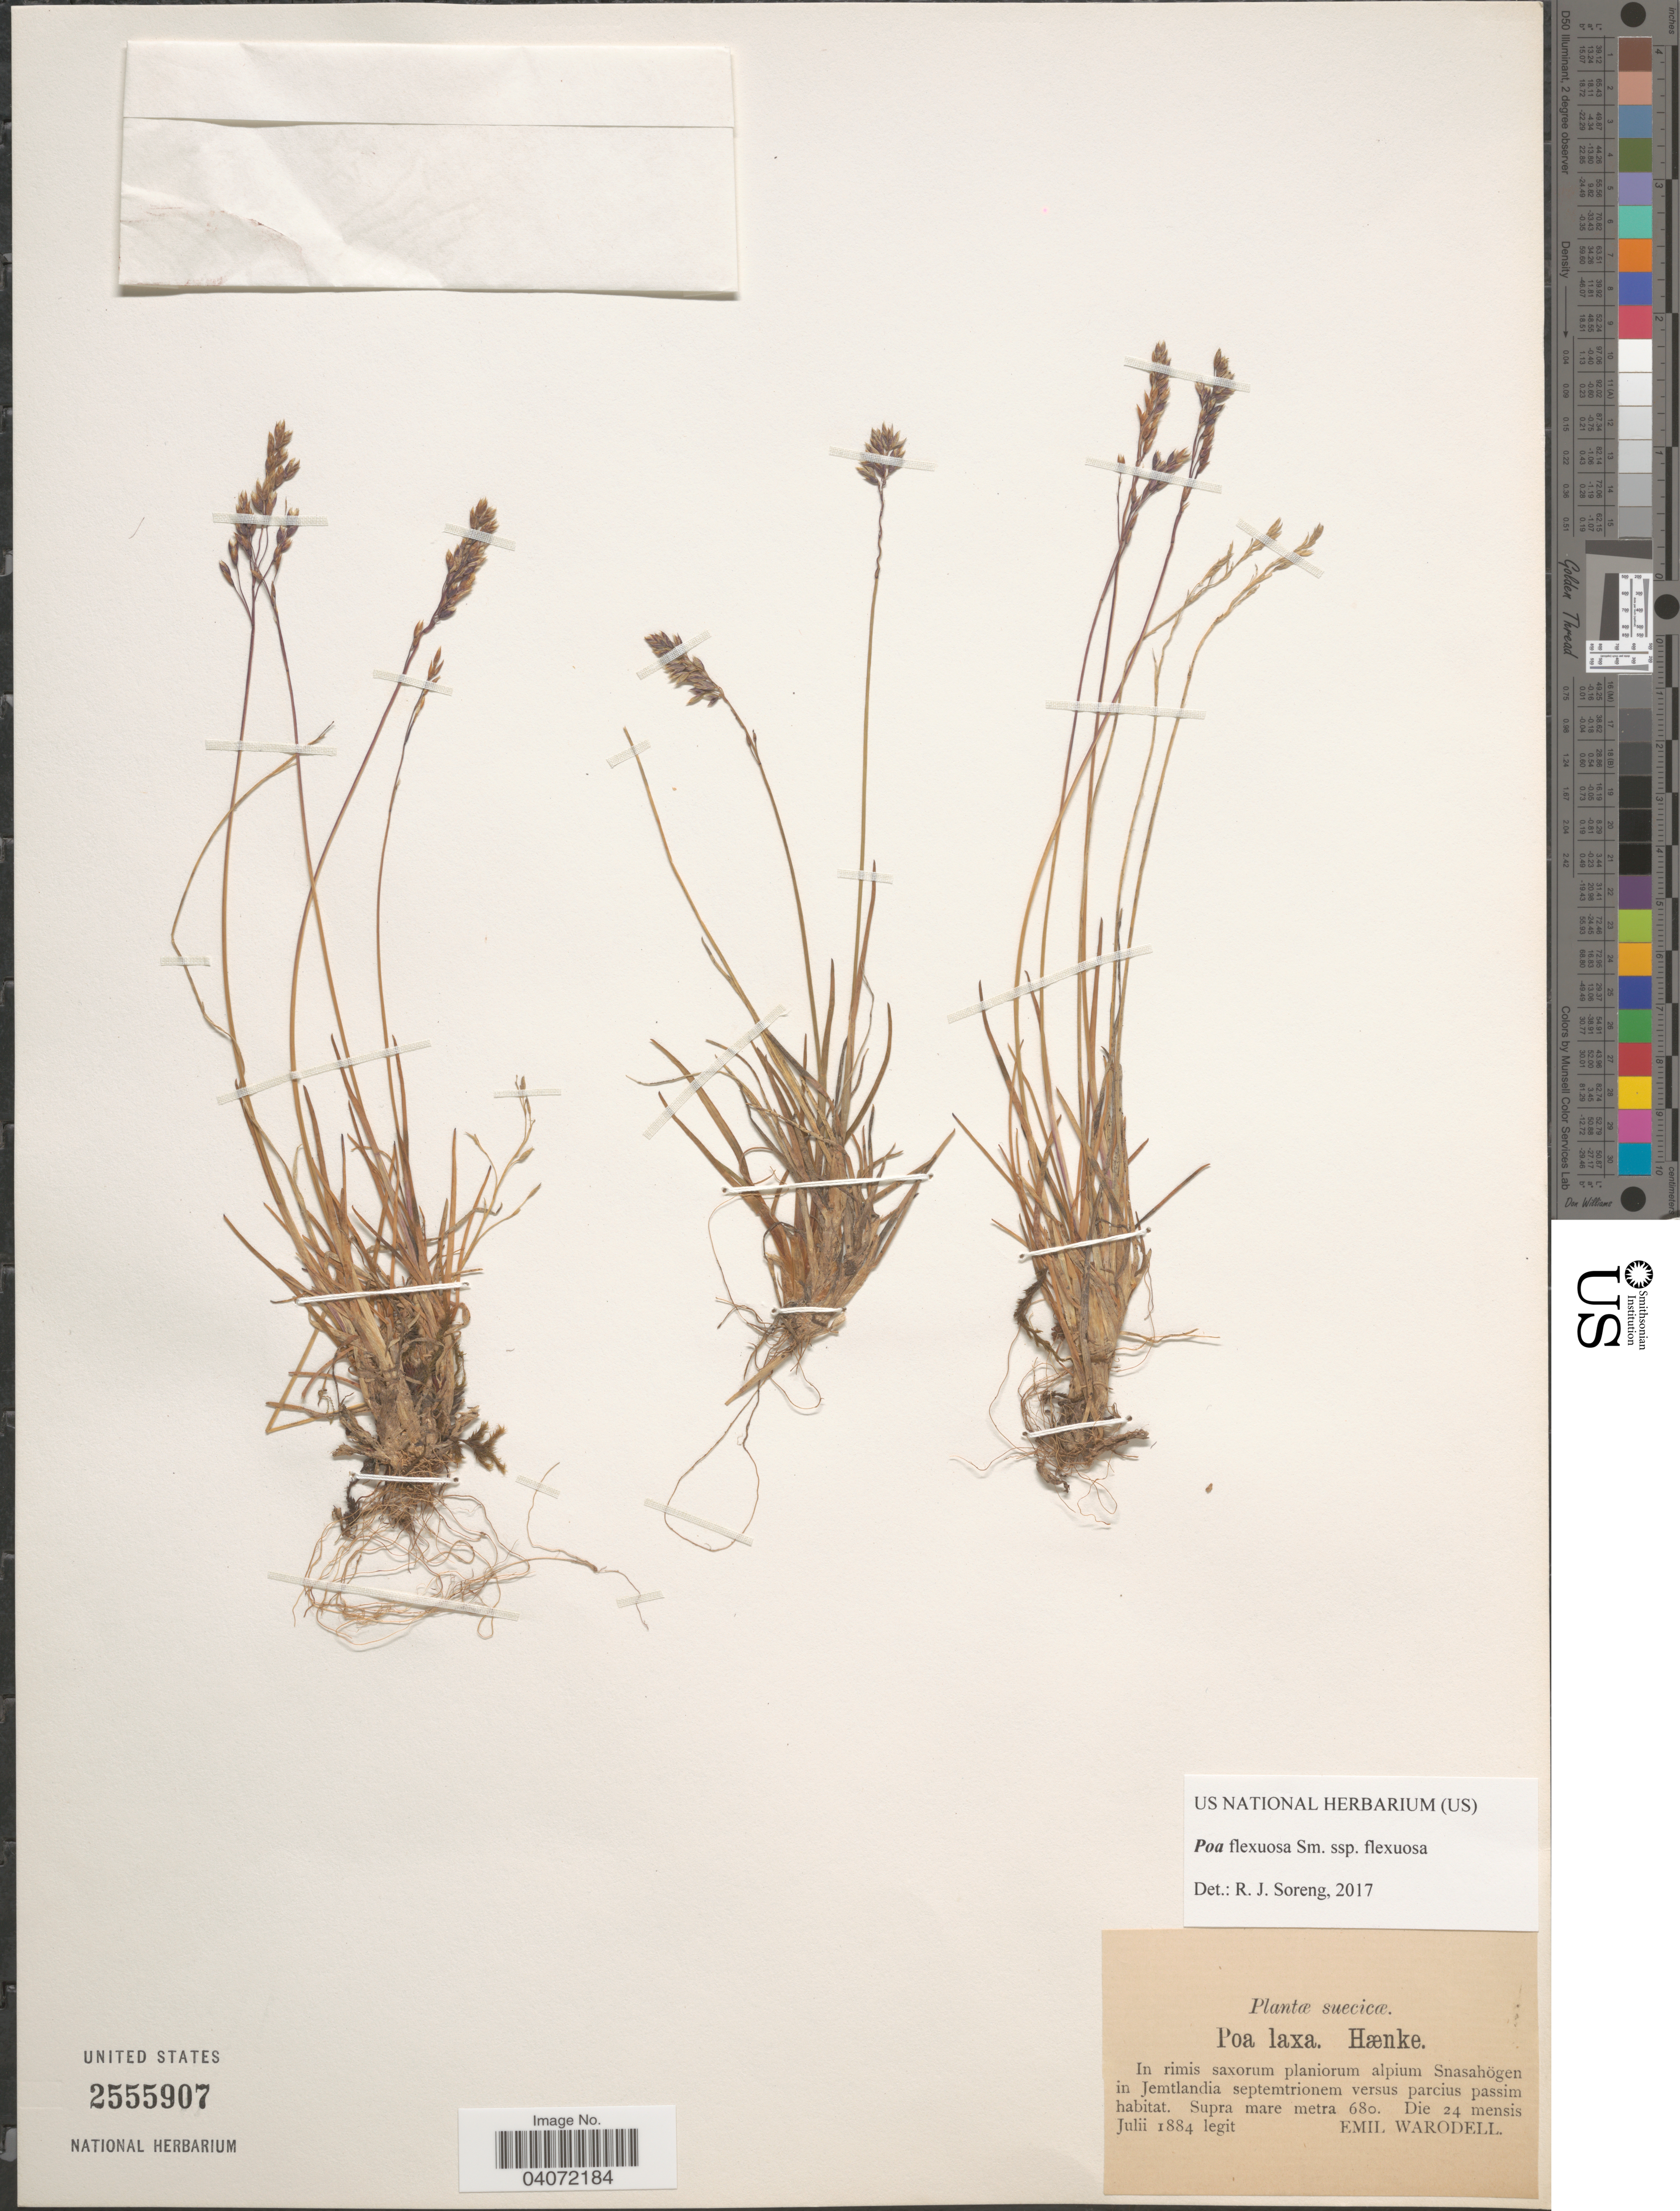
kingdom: Plantae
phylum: Tracheophyta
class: Liliopsida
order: Poales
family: Poaceae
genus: Poa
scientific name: Poa flexuosa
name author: Muhl.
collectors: E. Warodell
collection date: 1884-07-24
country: Sweden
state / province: Jämtland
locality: Suecicæ. In rimis saxorum planiorum alpium Snasahögen in Jemtlandia septemtrionen versus percius passim habitat.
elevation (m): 680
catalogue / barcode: US 2555907